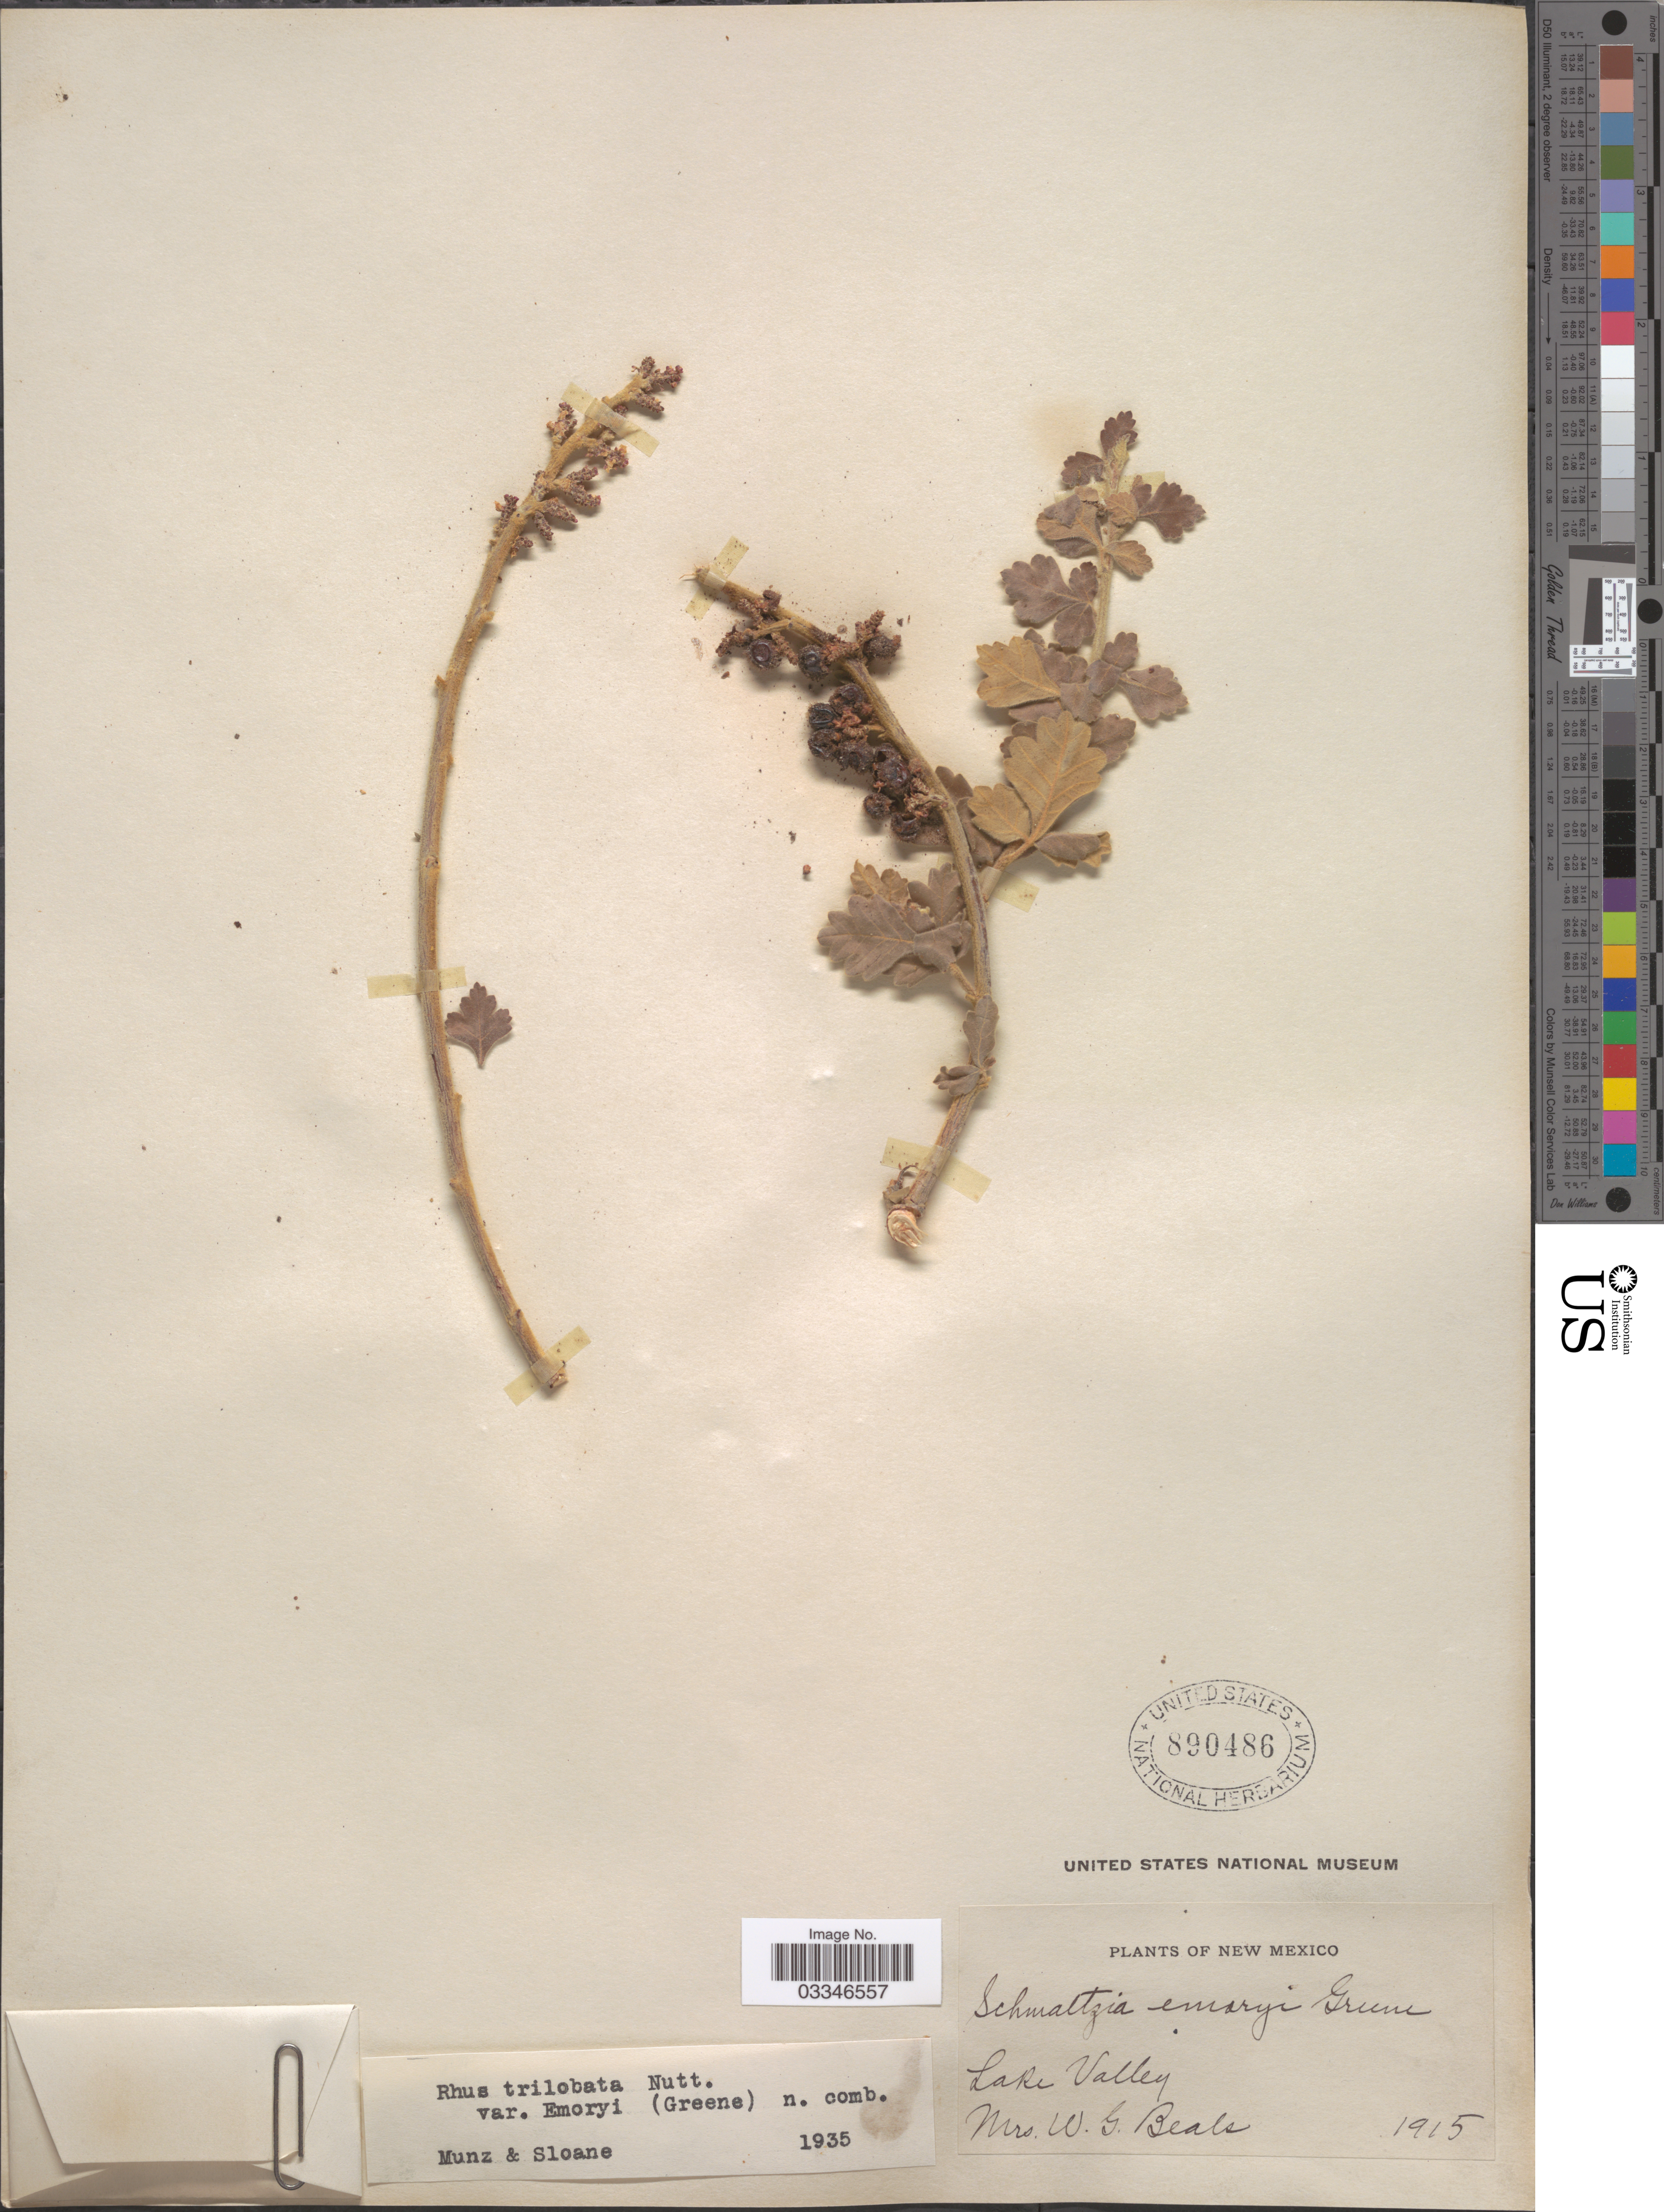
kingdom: Plantae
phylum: Tracheophyta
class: Magnoliopsida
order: Sapindales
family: Anacardiaceae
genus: Rhus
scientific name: Rhus trilobata var. pilosissima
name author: Engl.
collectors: Mrs. W. G. Beals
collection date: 1915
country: United States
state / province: New Mexico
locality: Lake Valley.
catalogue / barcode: US 890486